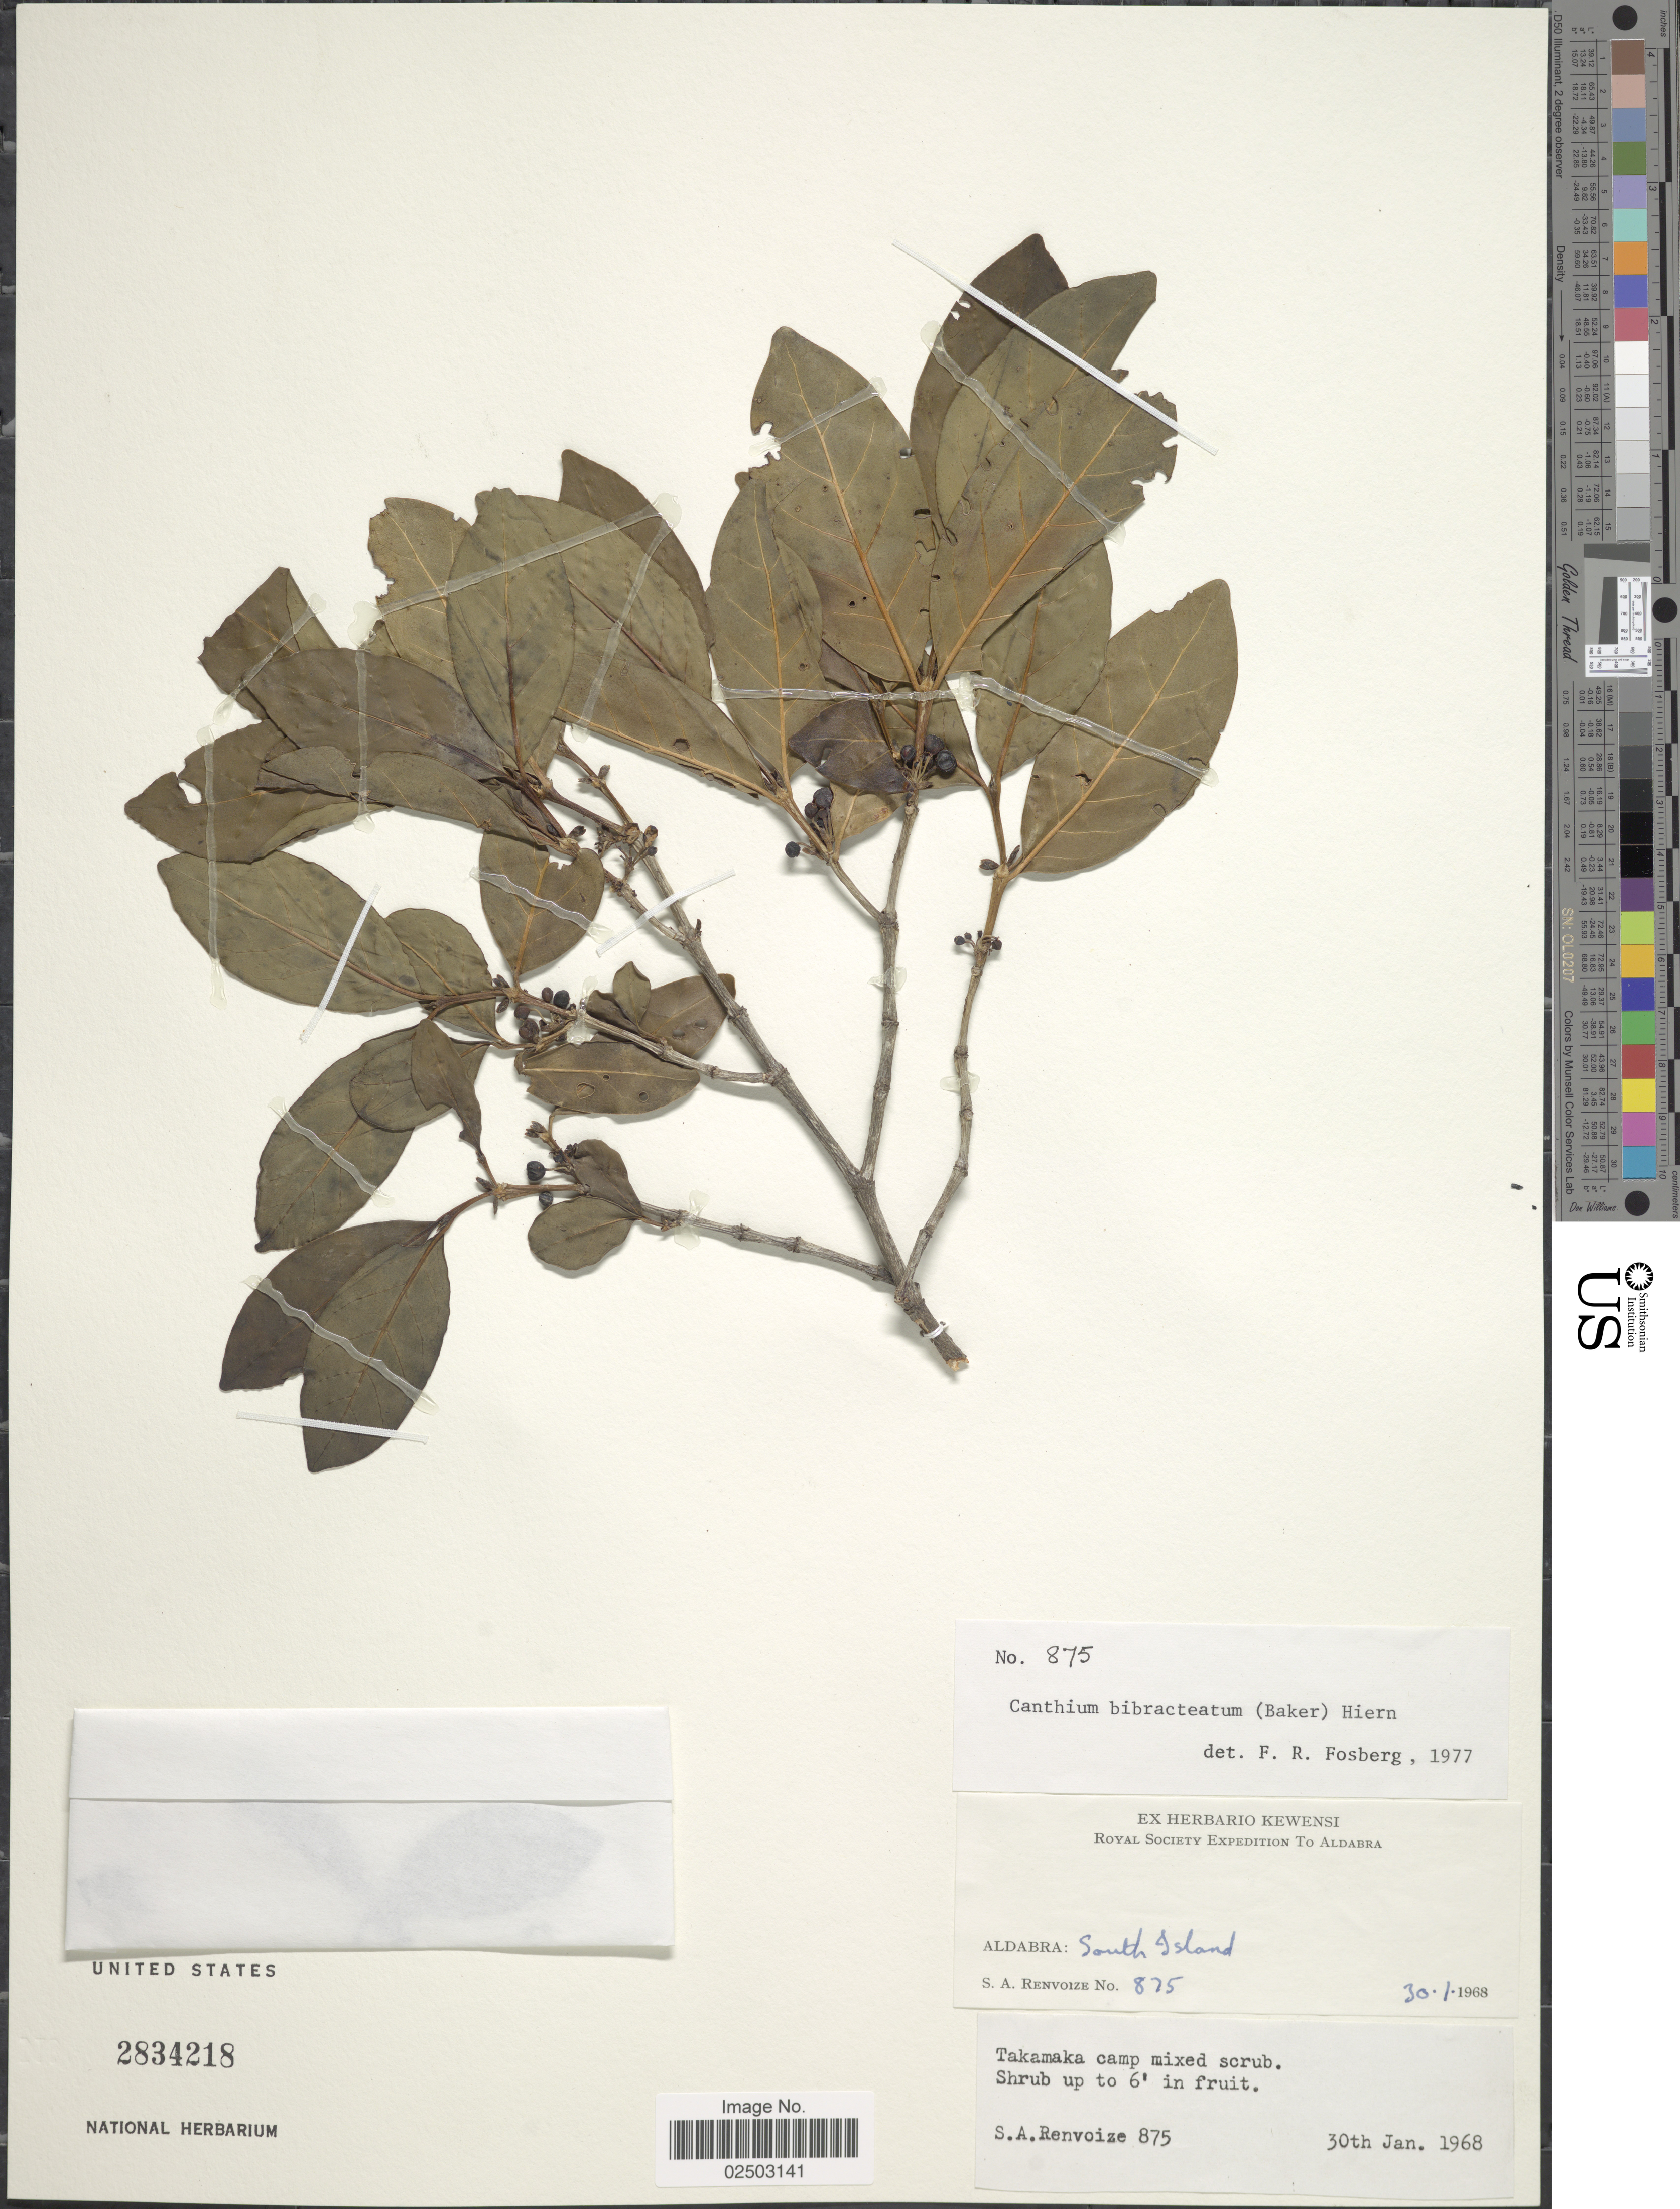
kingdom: Plantae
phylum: Tracheophyta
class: Magnoliopsida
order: Gentianales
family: Rubiaceae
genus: Canthium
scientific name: Canthium bibracteatum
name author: (Baker) Hiern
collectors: S. A. Renvoize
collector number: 875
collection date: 1968-01-30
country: Seychelles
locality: Aldabra: South Island, Takamaka camp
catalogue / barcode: US 2834218